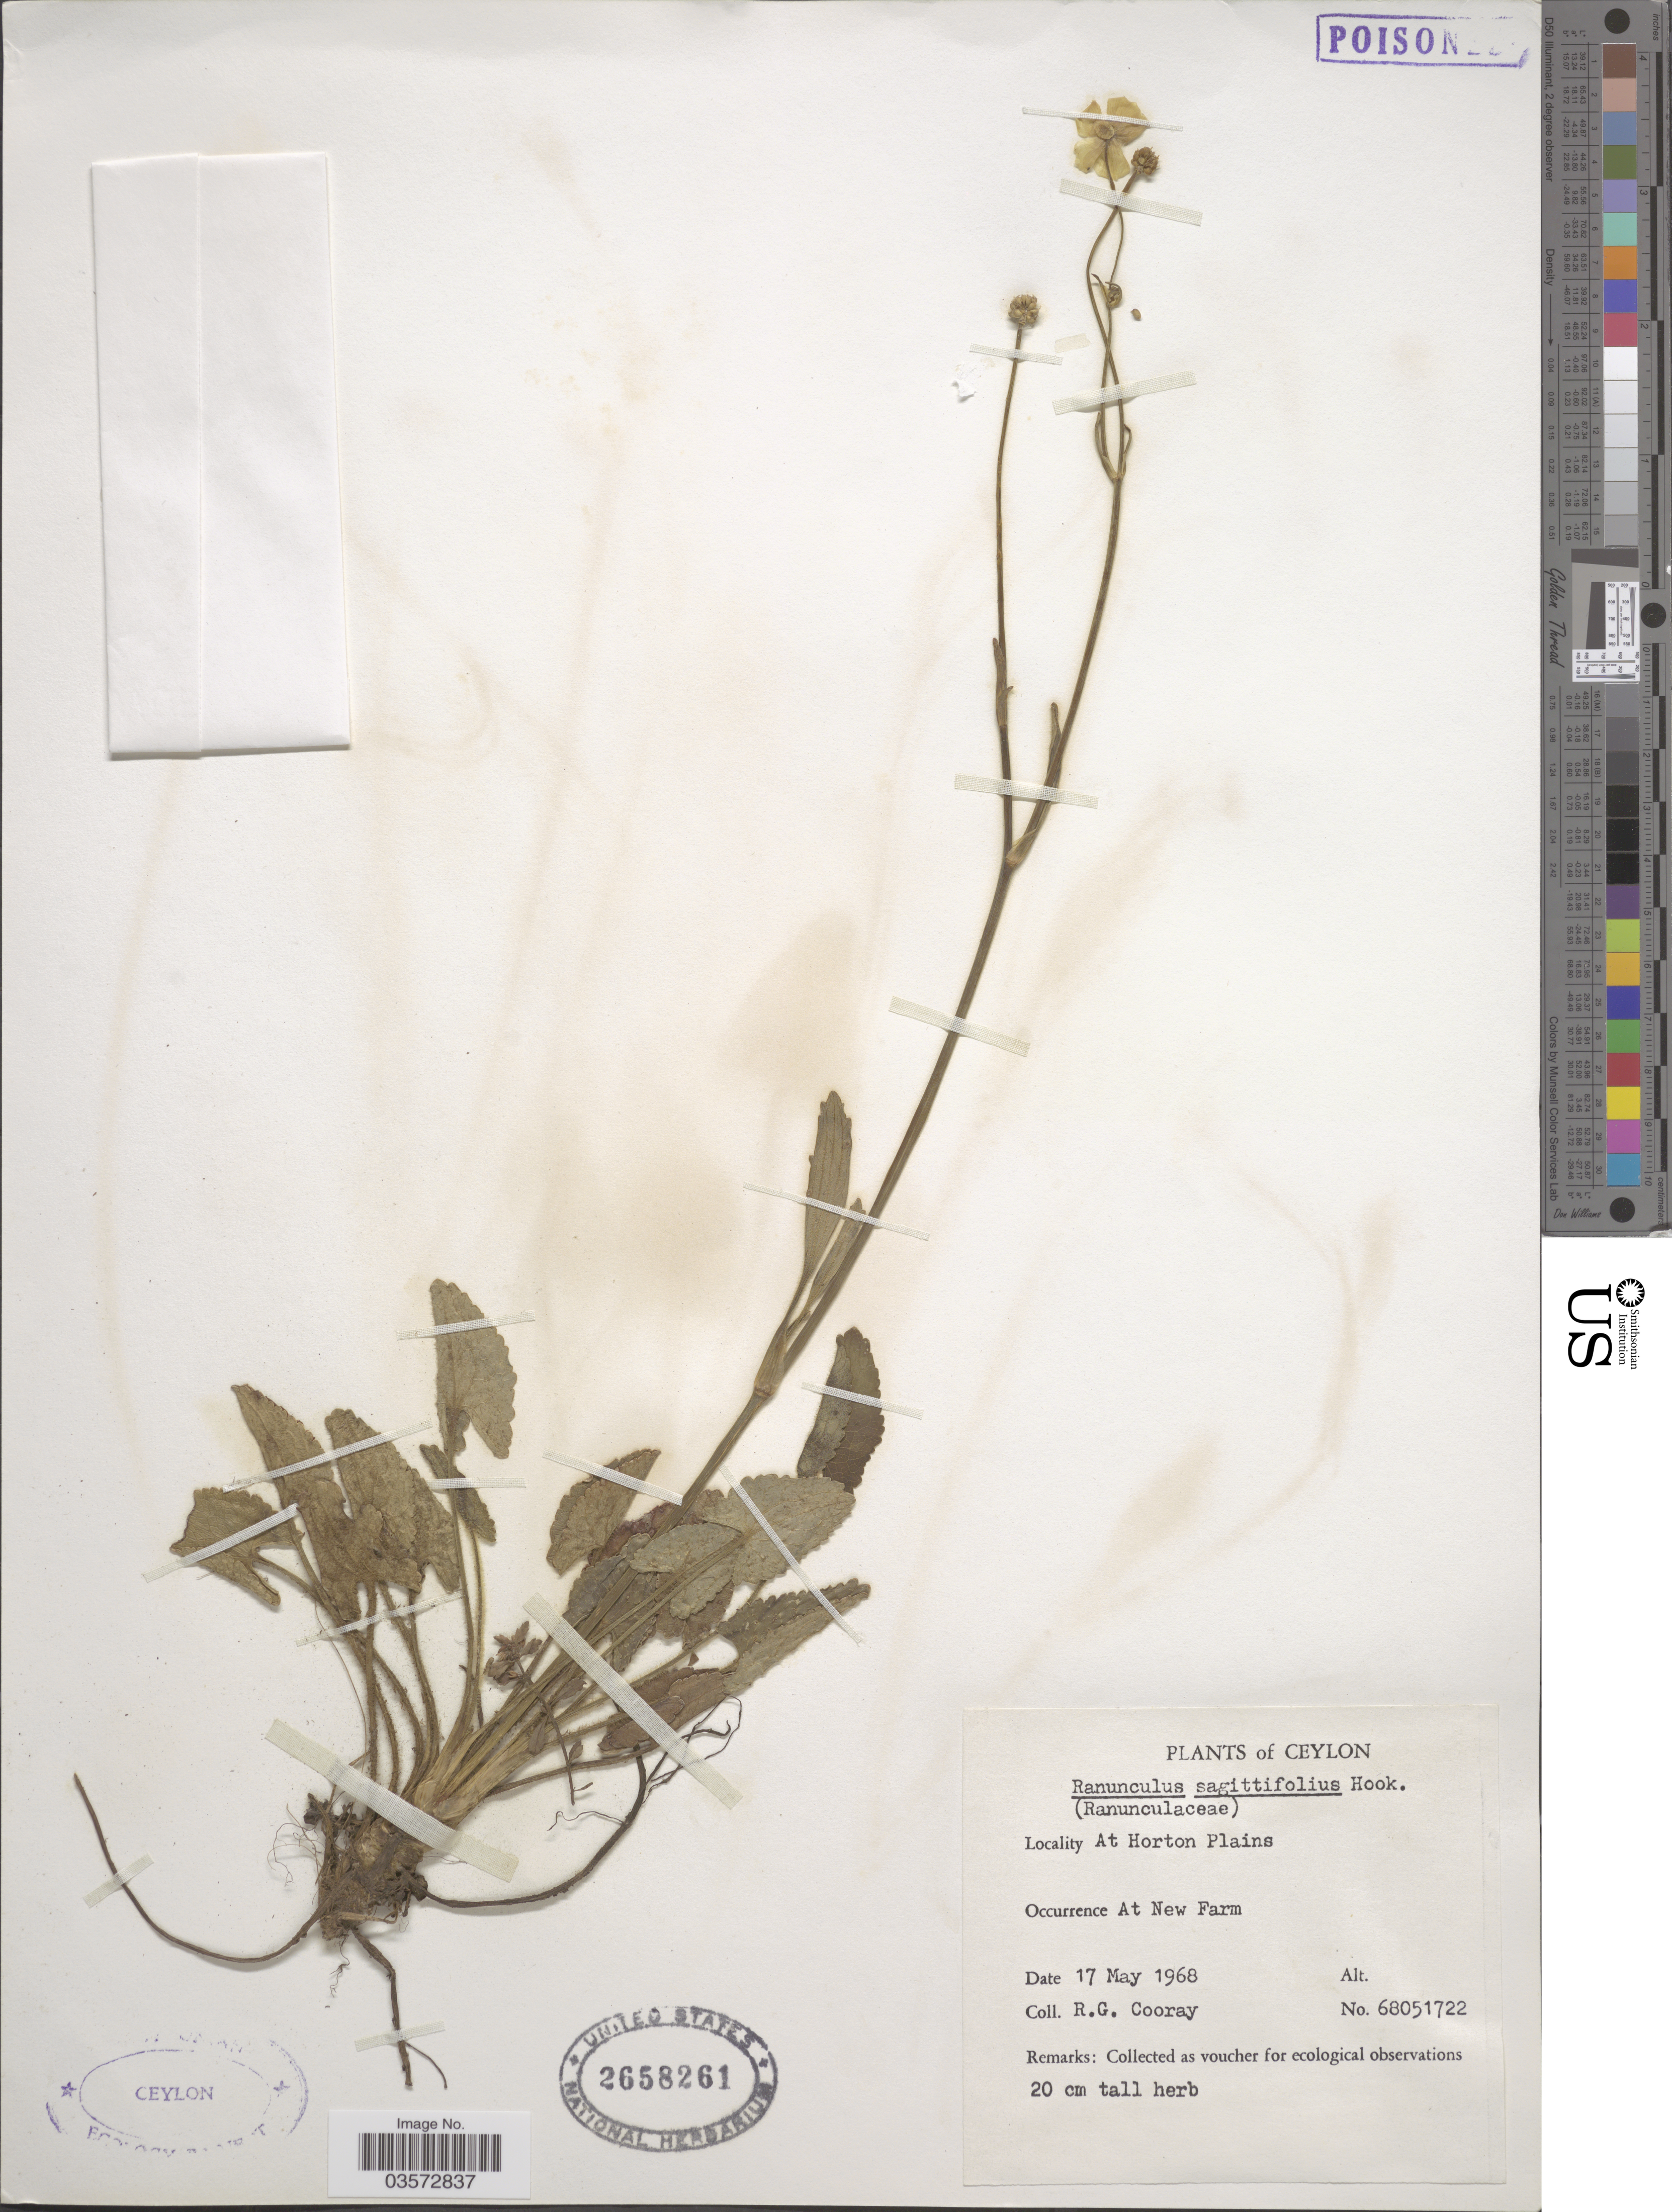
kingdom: Plantae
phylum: Tracheophyta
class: Magnoliopsida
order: Ranunculales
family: Ranunculaceae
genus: Ranunculus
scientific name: Ranunculus sagittifolius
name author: Hook.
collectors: R. Cooray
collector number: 68051722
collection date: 1968-05-17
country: Sri Lanka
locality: Ceylon. At Horton Plains. At New Farm.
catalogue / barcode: US 2658261